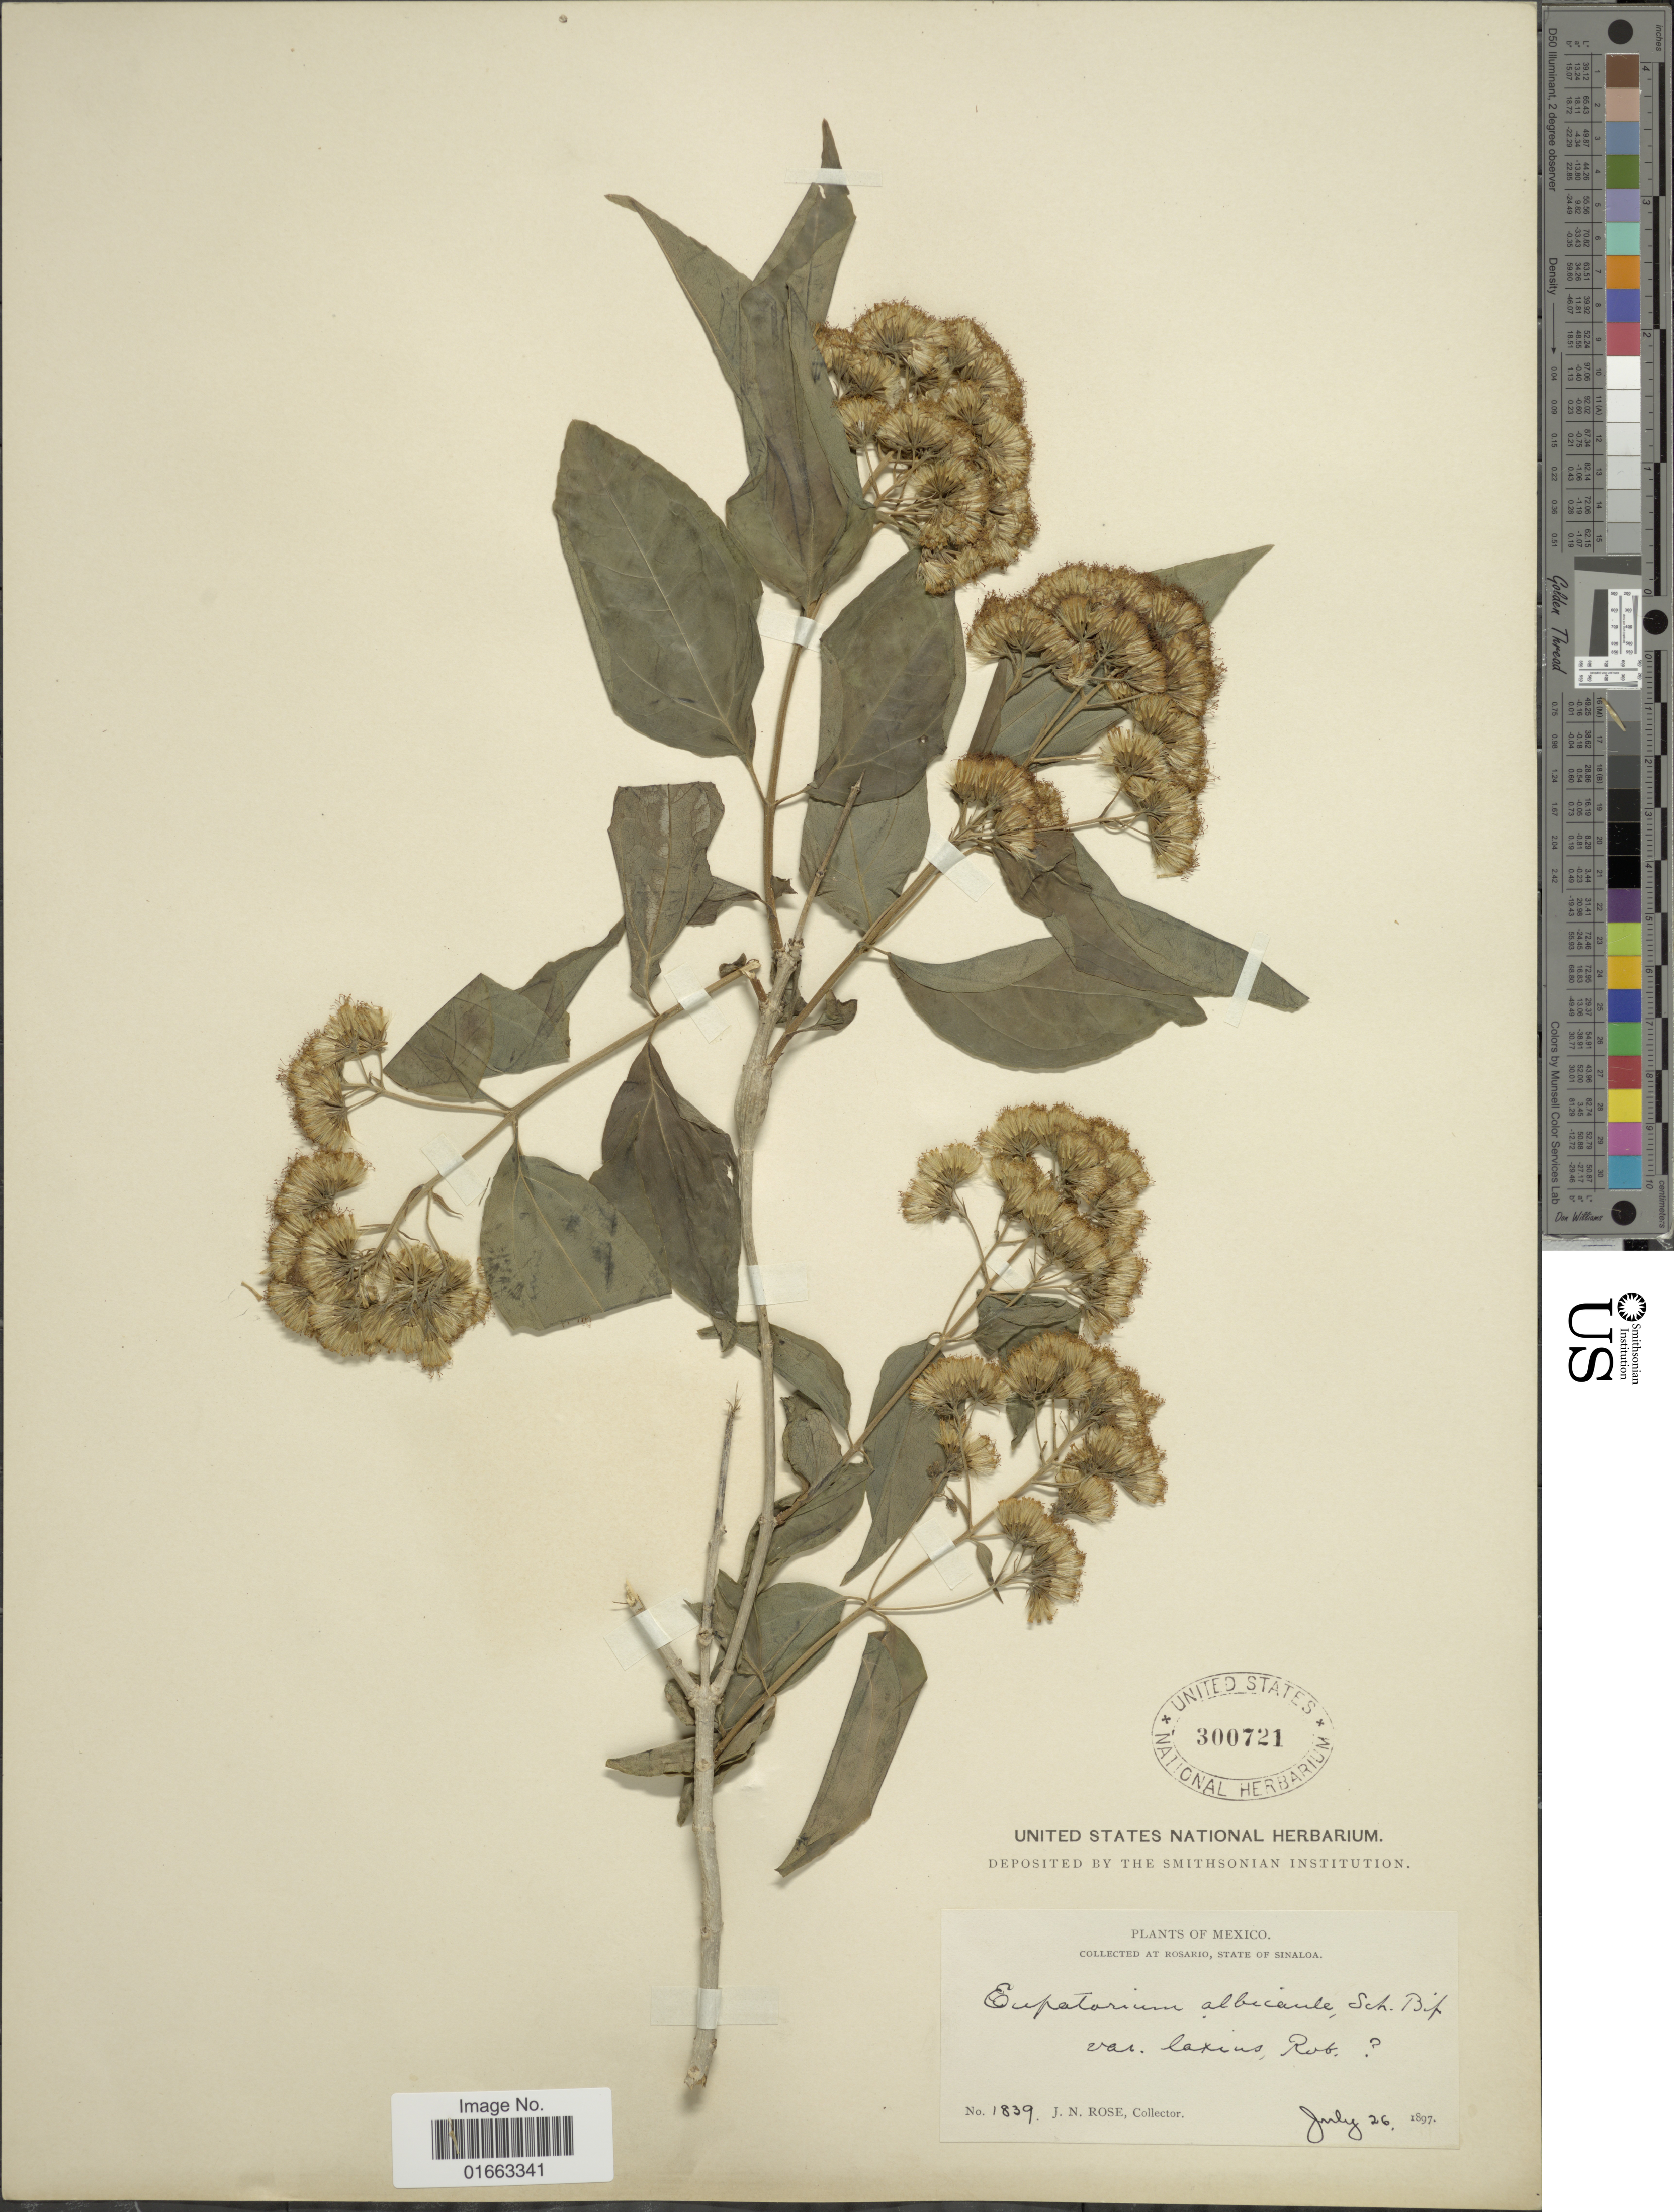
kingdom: Plantae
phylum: Tracheophyta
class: Magnoliopsida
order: Asterales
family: Asteraceae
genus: Koanophyllon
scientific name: Koanophyllon albicaule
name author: (Sch. Bip. ex Klatt) R.M. King & H. Rob.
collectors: J. N. Rose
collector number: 1839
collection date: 1897-07-26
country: Mexico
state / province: Sinaloa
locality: Rosario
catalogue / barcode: US 300721